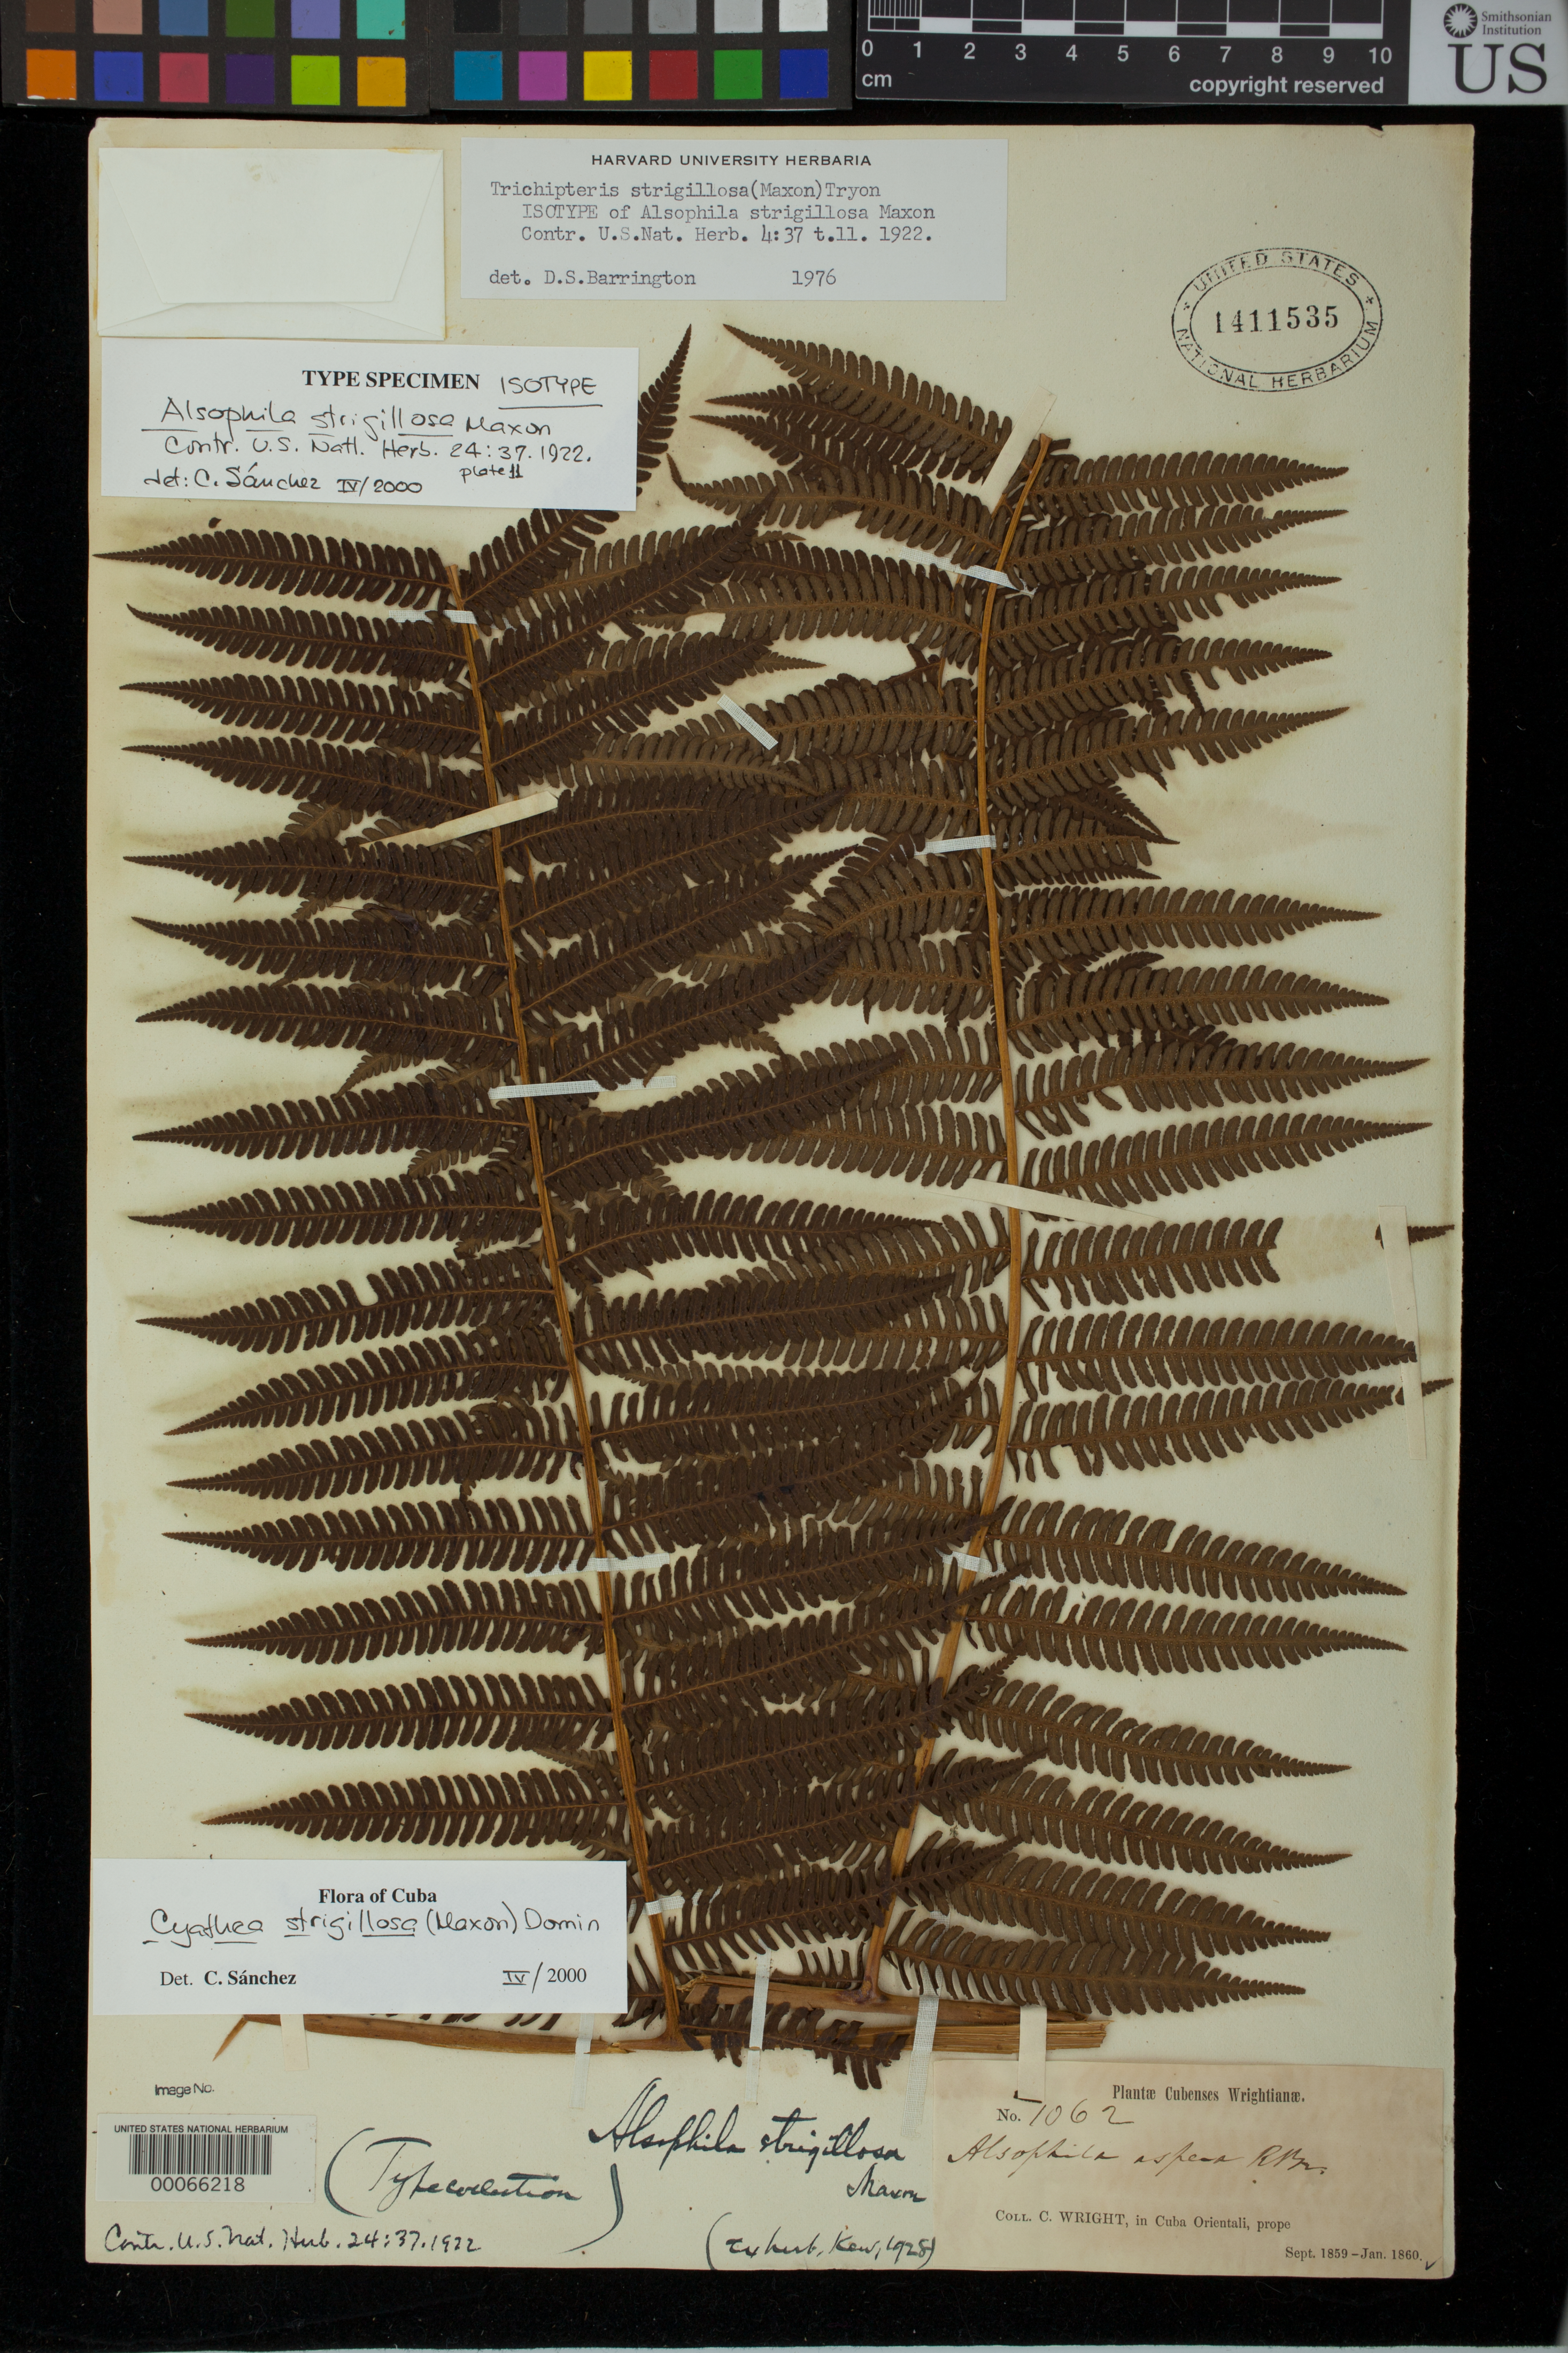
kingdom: Plantae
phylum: Tracheophyta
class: Polypodiopsida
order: Cyatheales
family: Cyatheaceae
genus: Alsophila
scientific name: Alsophila strigillosa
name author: Maxon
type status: Isotype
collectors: C. Wright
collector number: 1062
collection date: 1859-09/1860-01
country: Cuba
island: Greater Antilles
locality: In Cuba Orientali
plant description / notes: US sheet with minimal label data; protologue, "Type in the herbarium of Yale University, Daniel C. Eaton Collection, consisting of four sheets said to have been collected at Nima-nima, eastern Cuba, December 3, 1859, by Charles Wright (no. 1062)"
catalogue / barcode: US 1411535